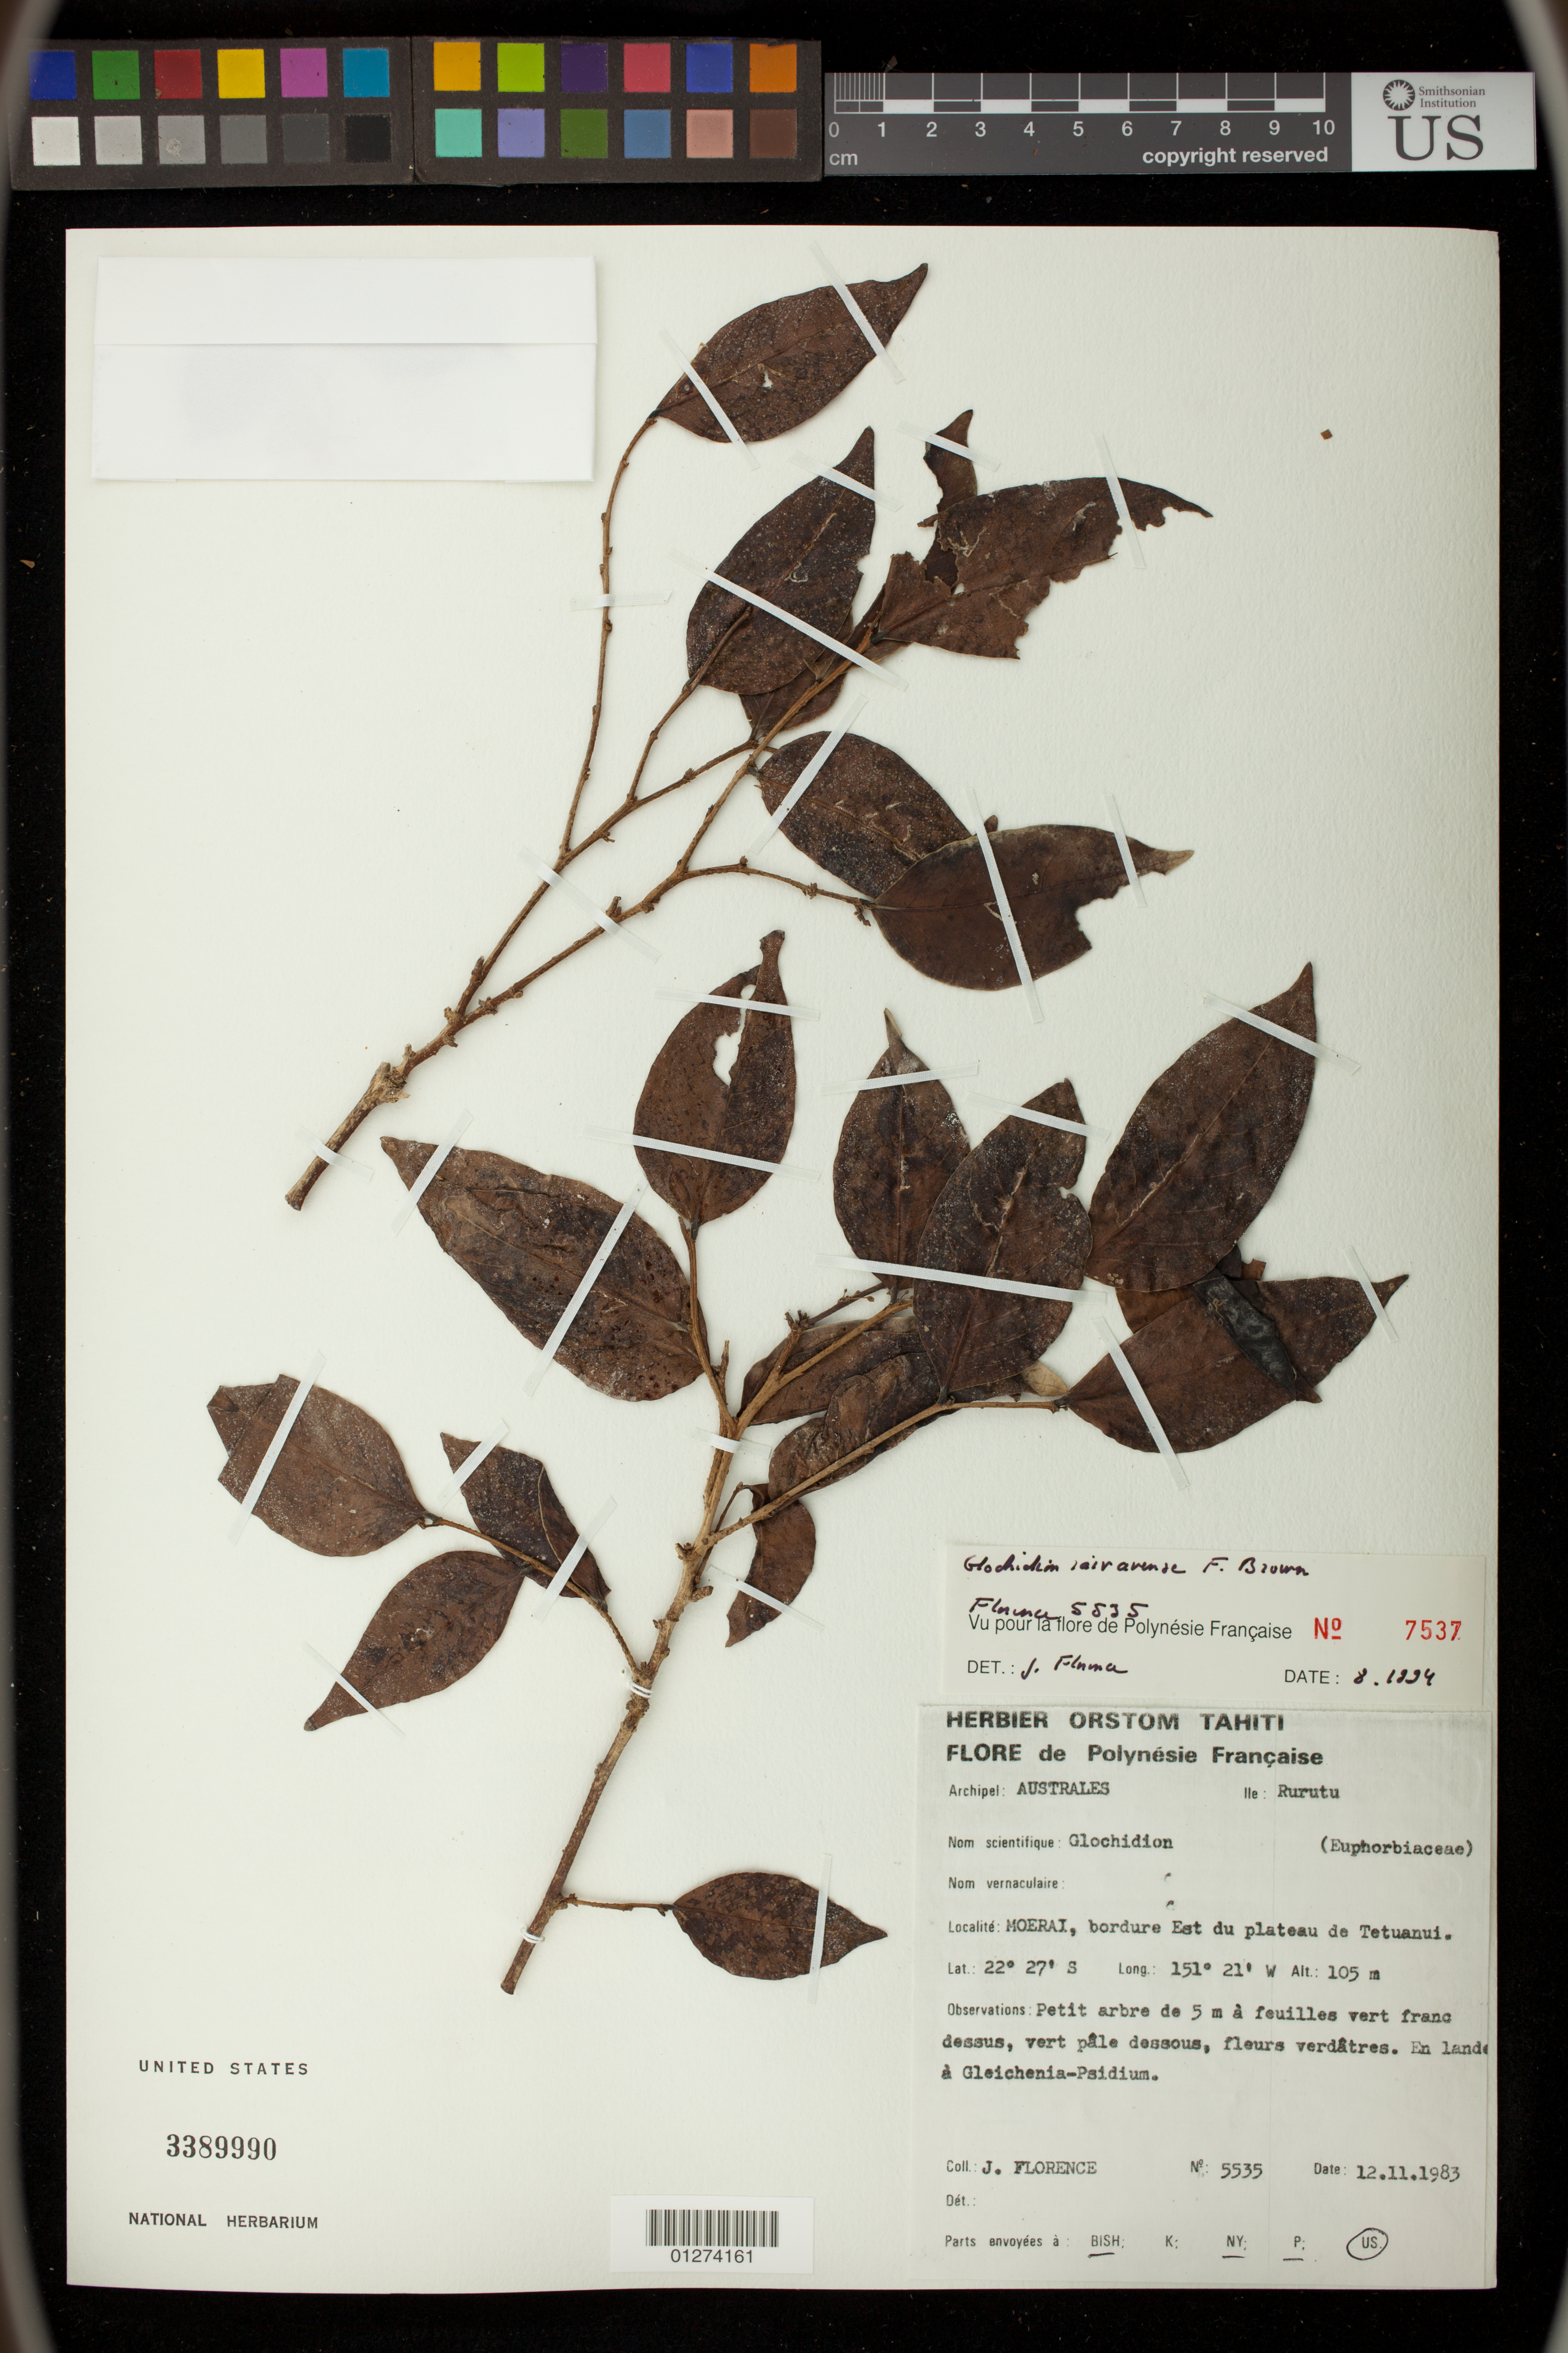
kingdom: Plantae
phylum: Tracheophyta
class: Magnoliopsida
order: Malpighiales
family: Phyllanthaceae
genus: Phyllanthus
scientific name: Phyllanthus raivavense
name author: (F. Br.) W.L. Wagner & Lorence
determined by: Wagner, W. L., (BOT), Smithsonian Institution - National Museum of Natural History (UNITED STATES)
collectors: J. Florence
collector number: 5535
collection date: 1983-11-12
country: French Polynesia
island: Rurutu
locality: Moerai, bordure est du plateau de Tetuanui.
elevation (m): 105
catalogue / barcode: US 3389990